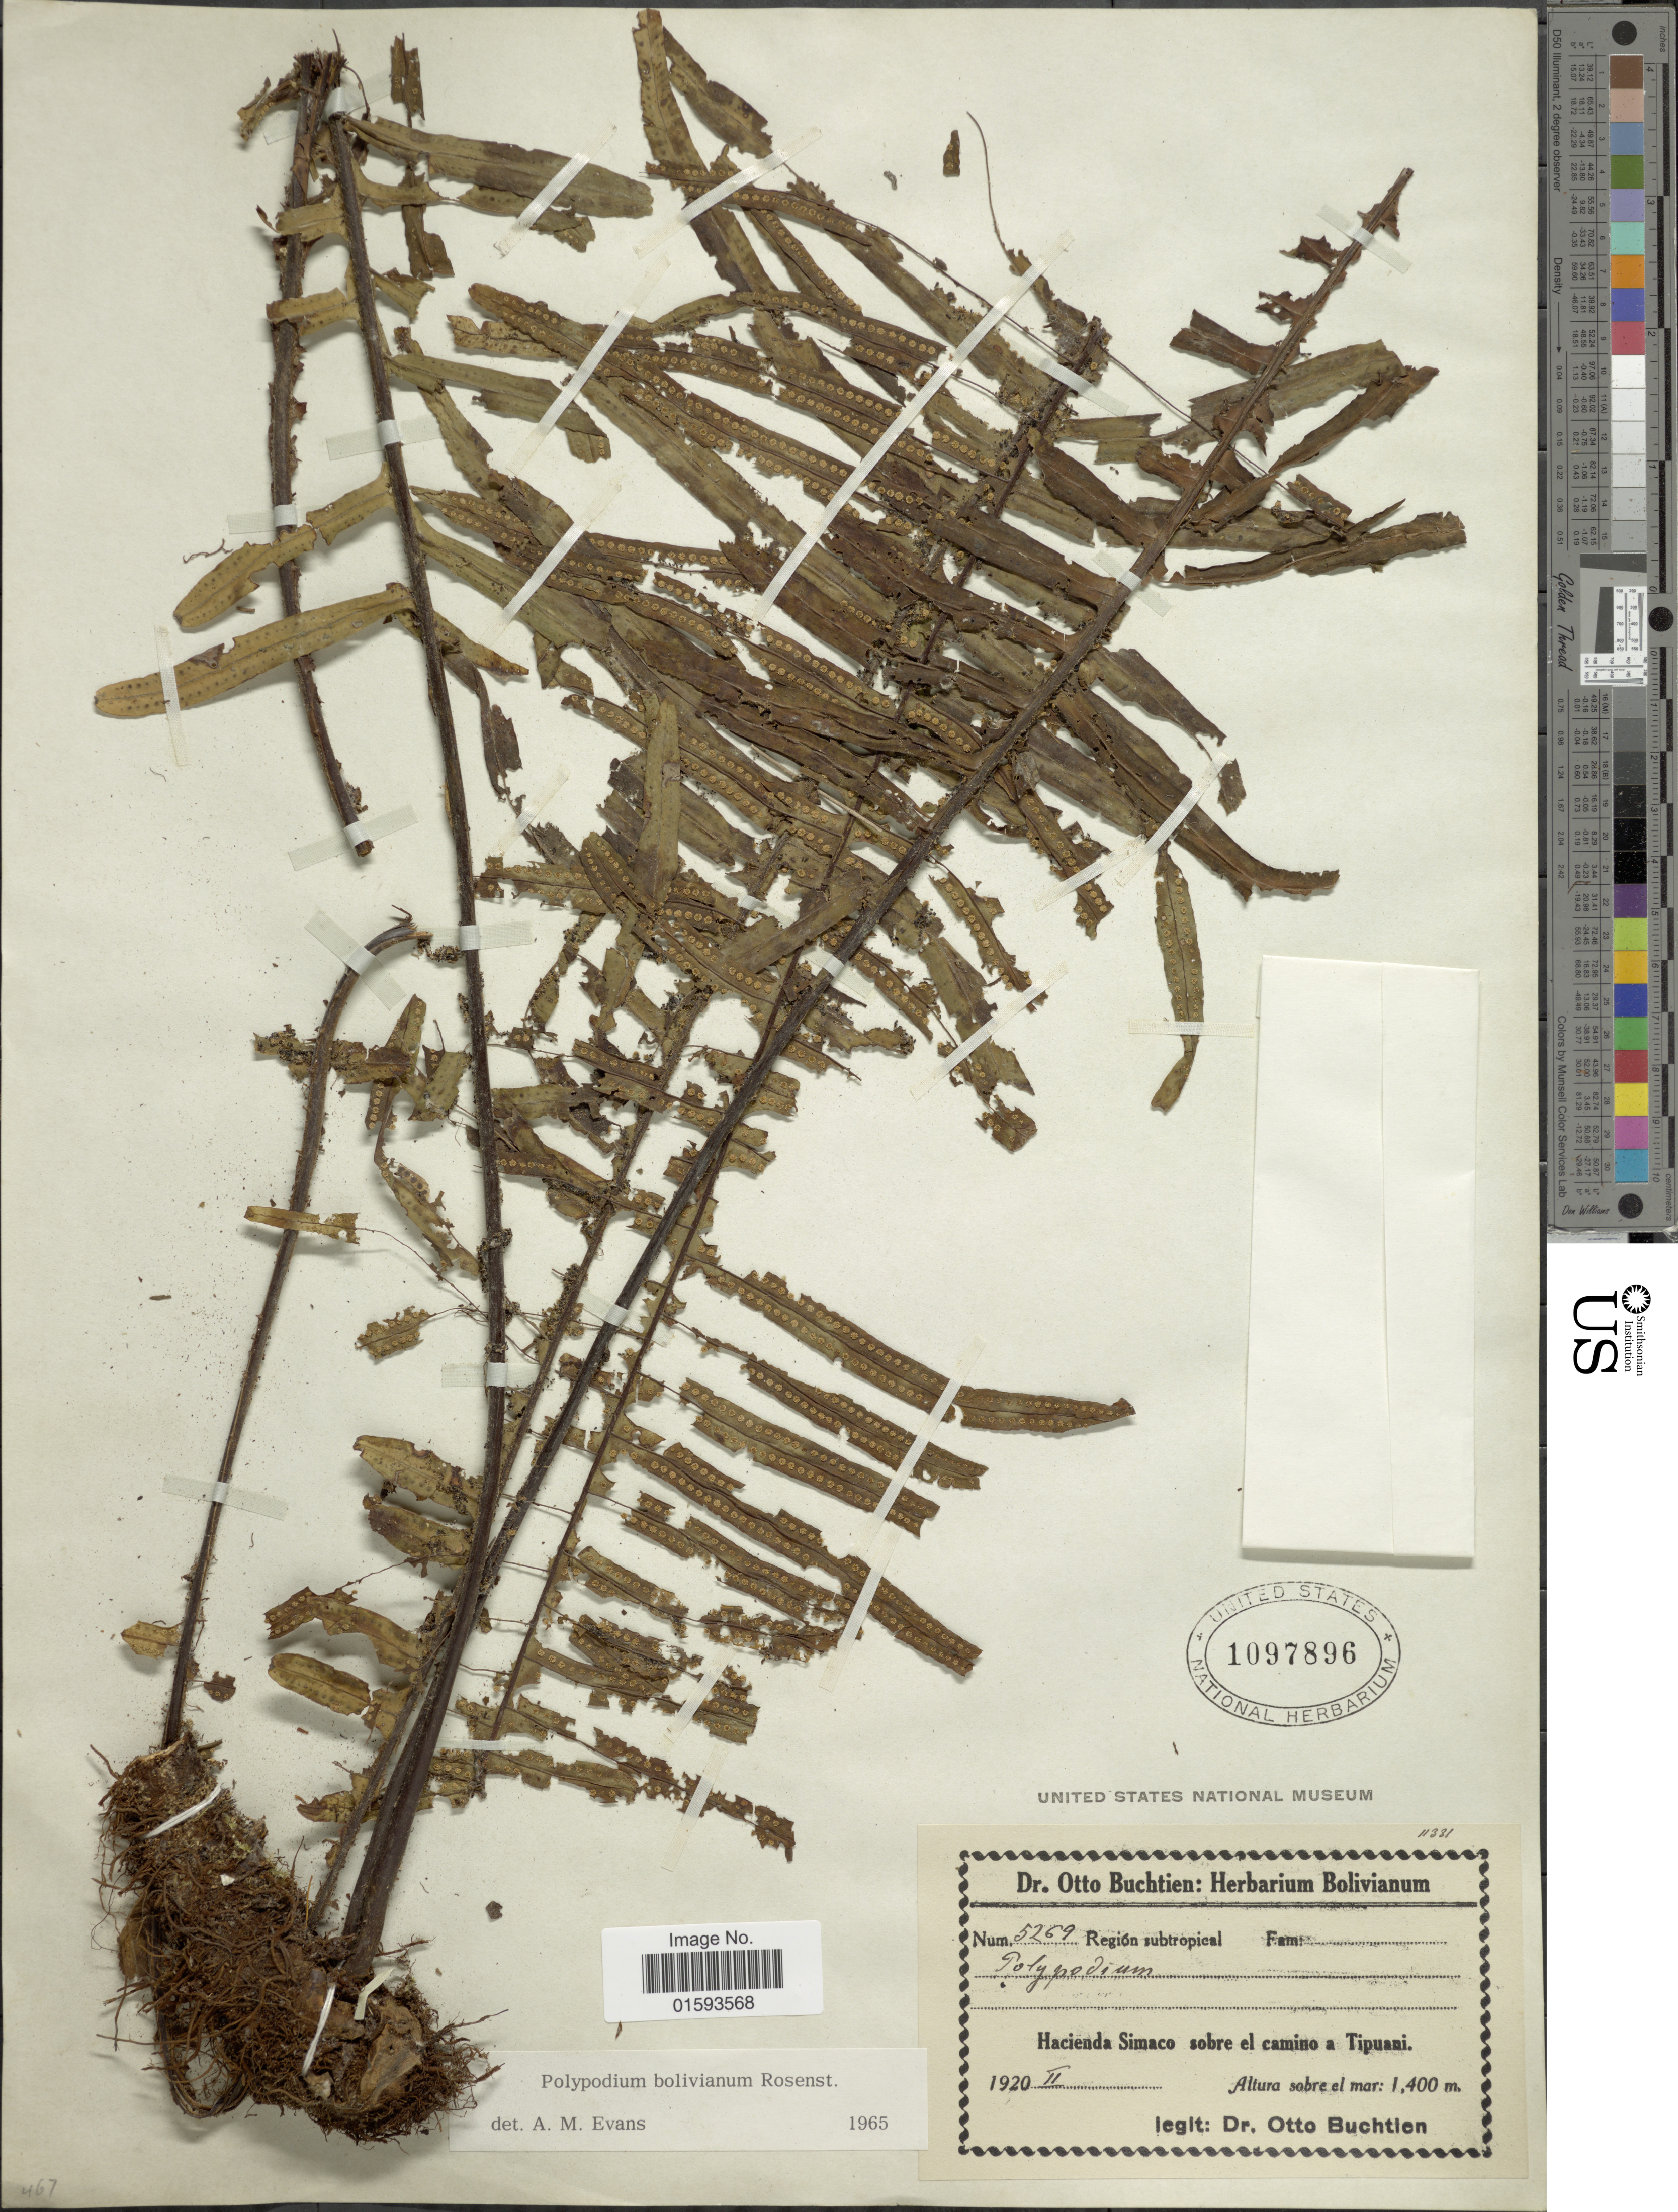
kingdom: Plantae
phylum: Tracheophyta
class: Polypodiopsida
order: Polypodiales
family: Polypodiaceae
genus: Pecluma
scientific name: Pecluma divaricata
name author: (E. Fourn.) Mickel & Beitel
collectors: O. Buchtien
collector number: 5269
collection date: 1920-02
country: Bolivia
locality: Hacienda Simaco sobre el camino a Tipuani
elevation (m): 1400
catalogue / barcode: US 1097896